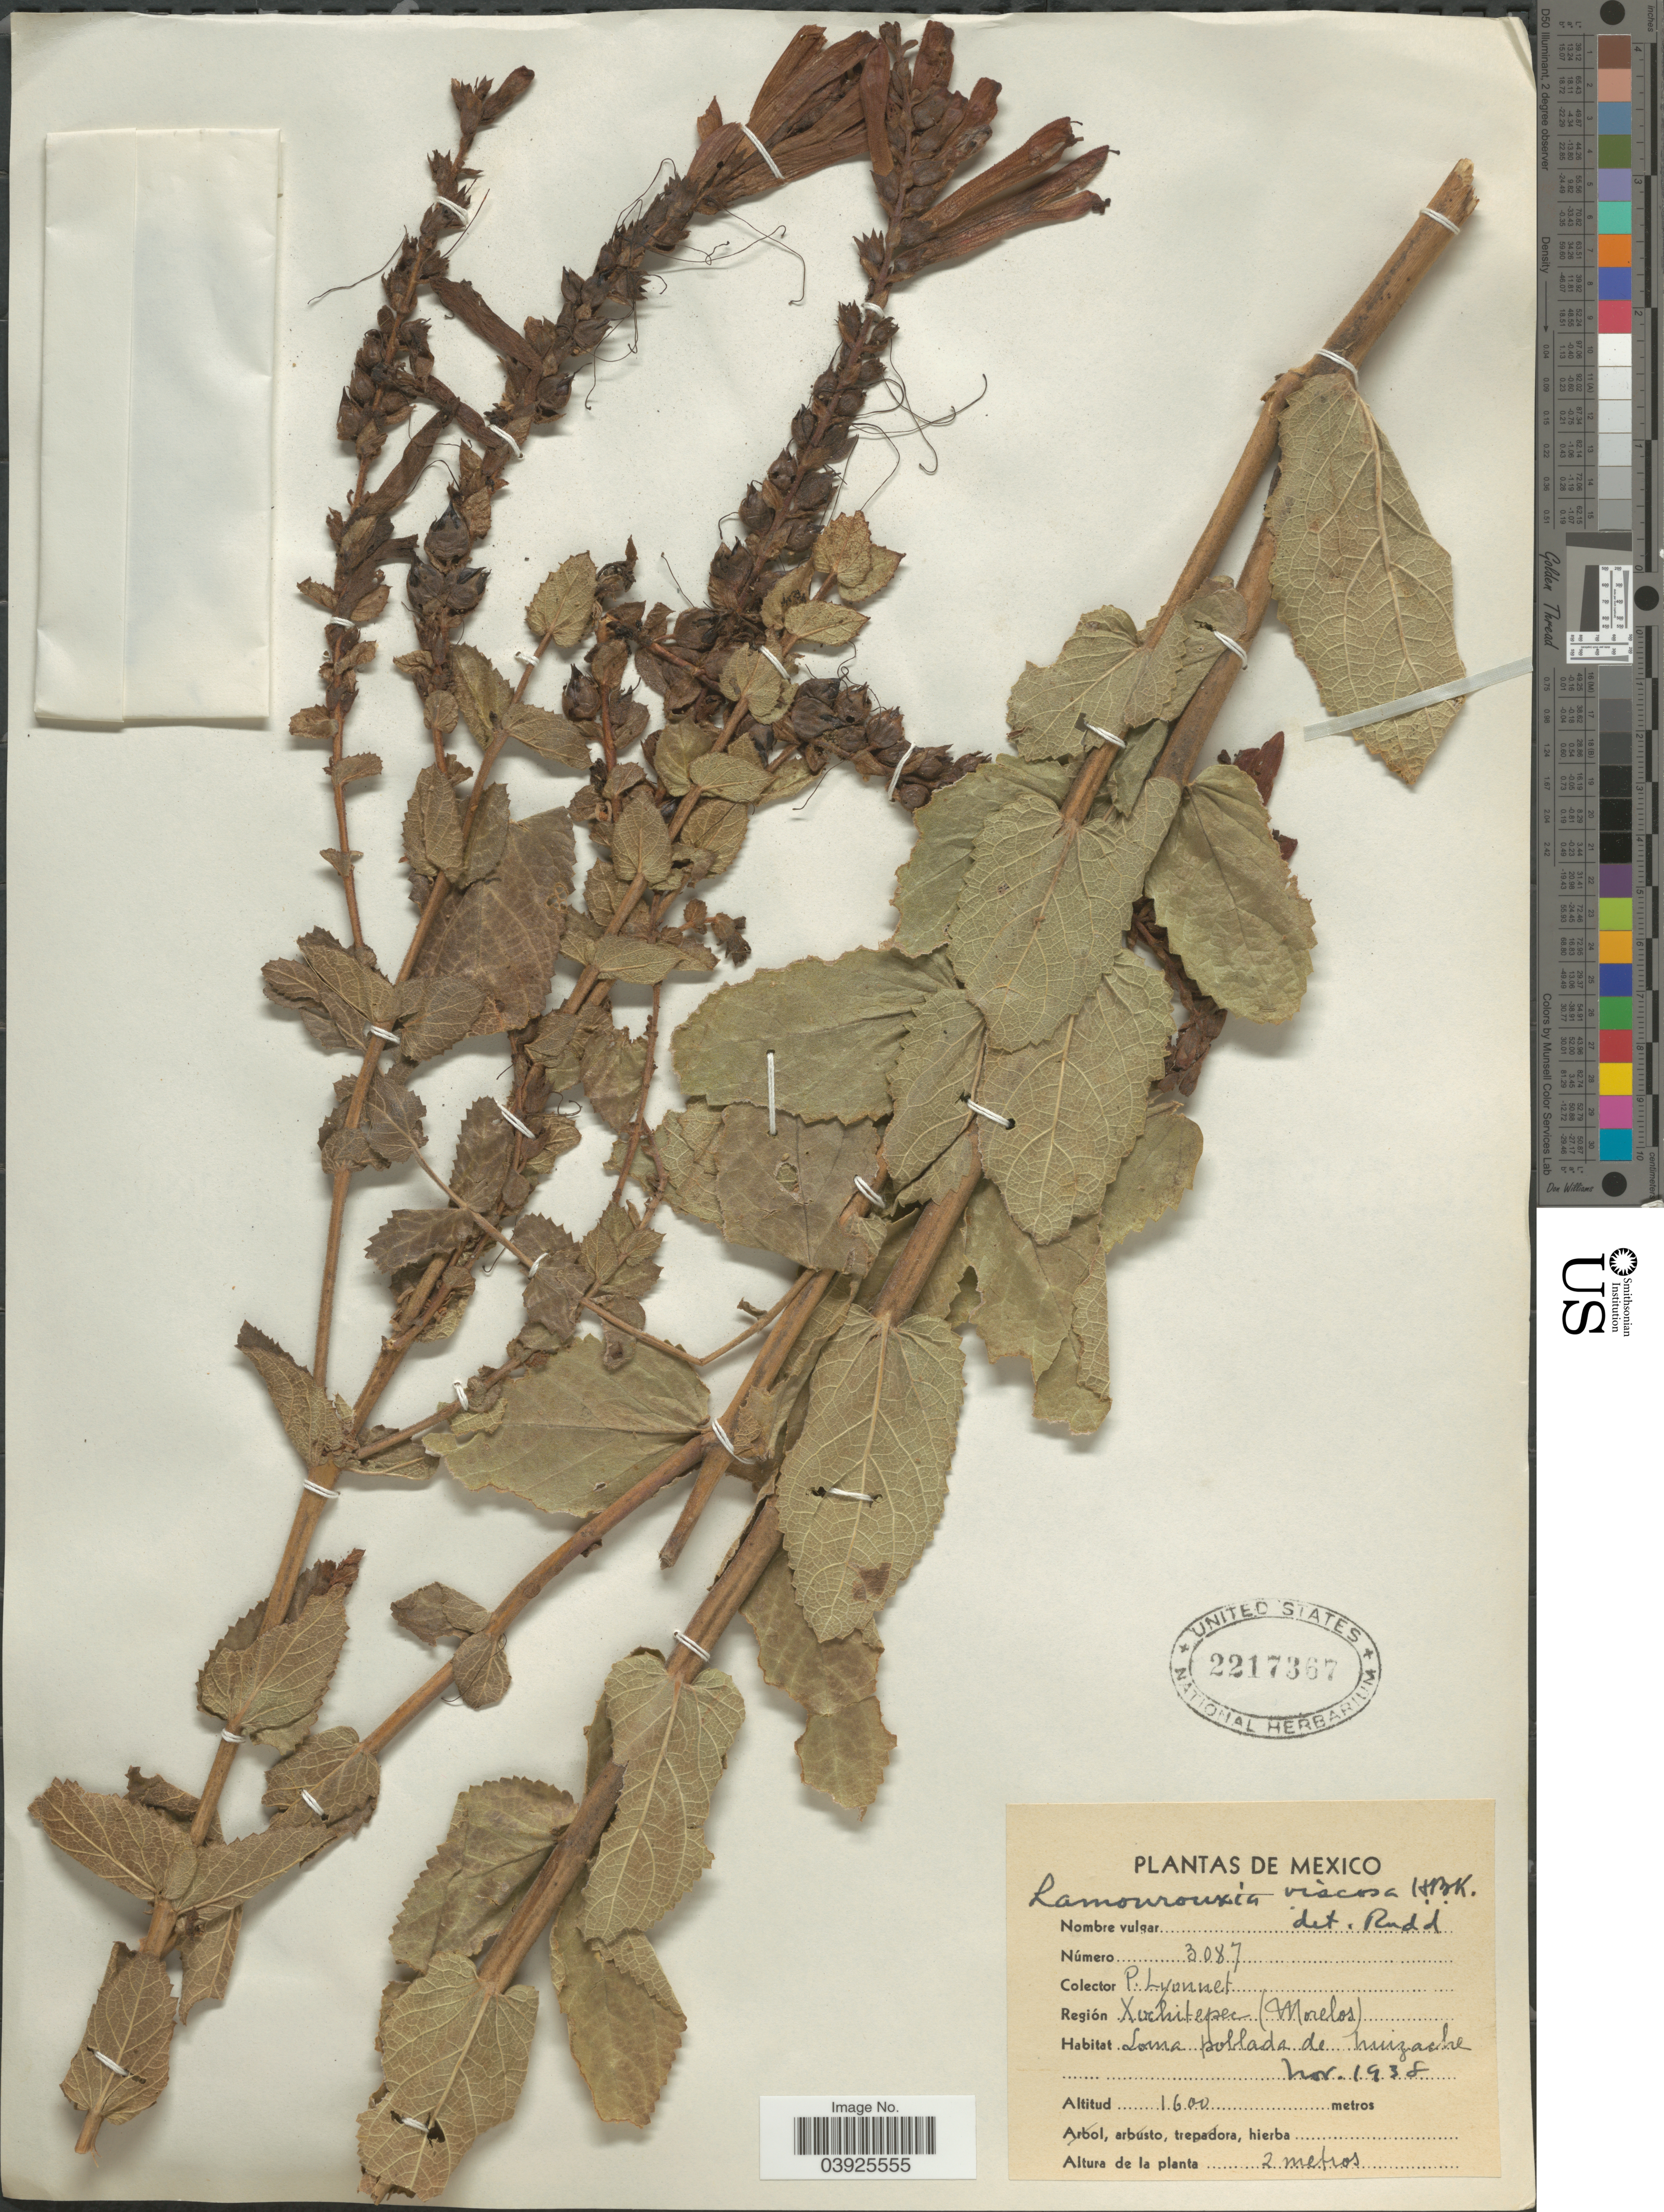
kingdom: Plantae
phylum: Tracheophyta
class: Magnoliopsida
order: Lamiales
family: Orobanchaceae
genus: Lamourouxia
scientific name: Lamourouxia viscosa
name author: Kunth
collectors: P. Lyonnet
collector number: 3087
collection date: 1938-11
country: Mexico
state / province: Morelos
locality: Región Xochitepec.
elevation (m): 1600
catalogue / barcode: US 2217367